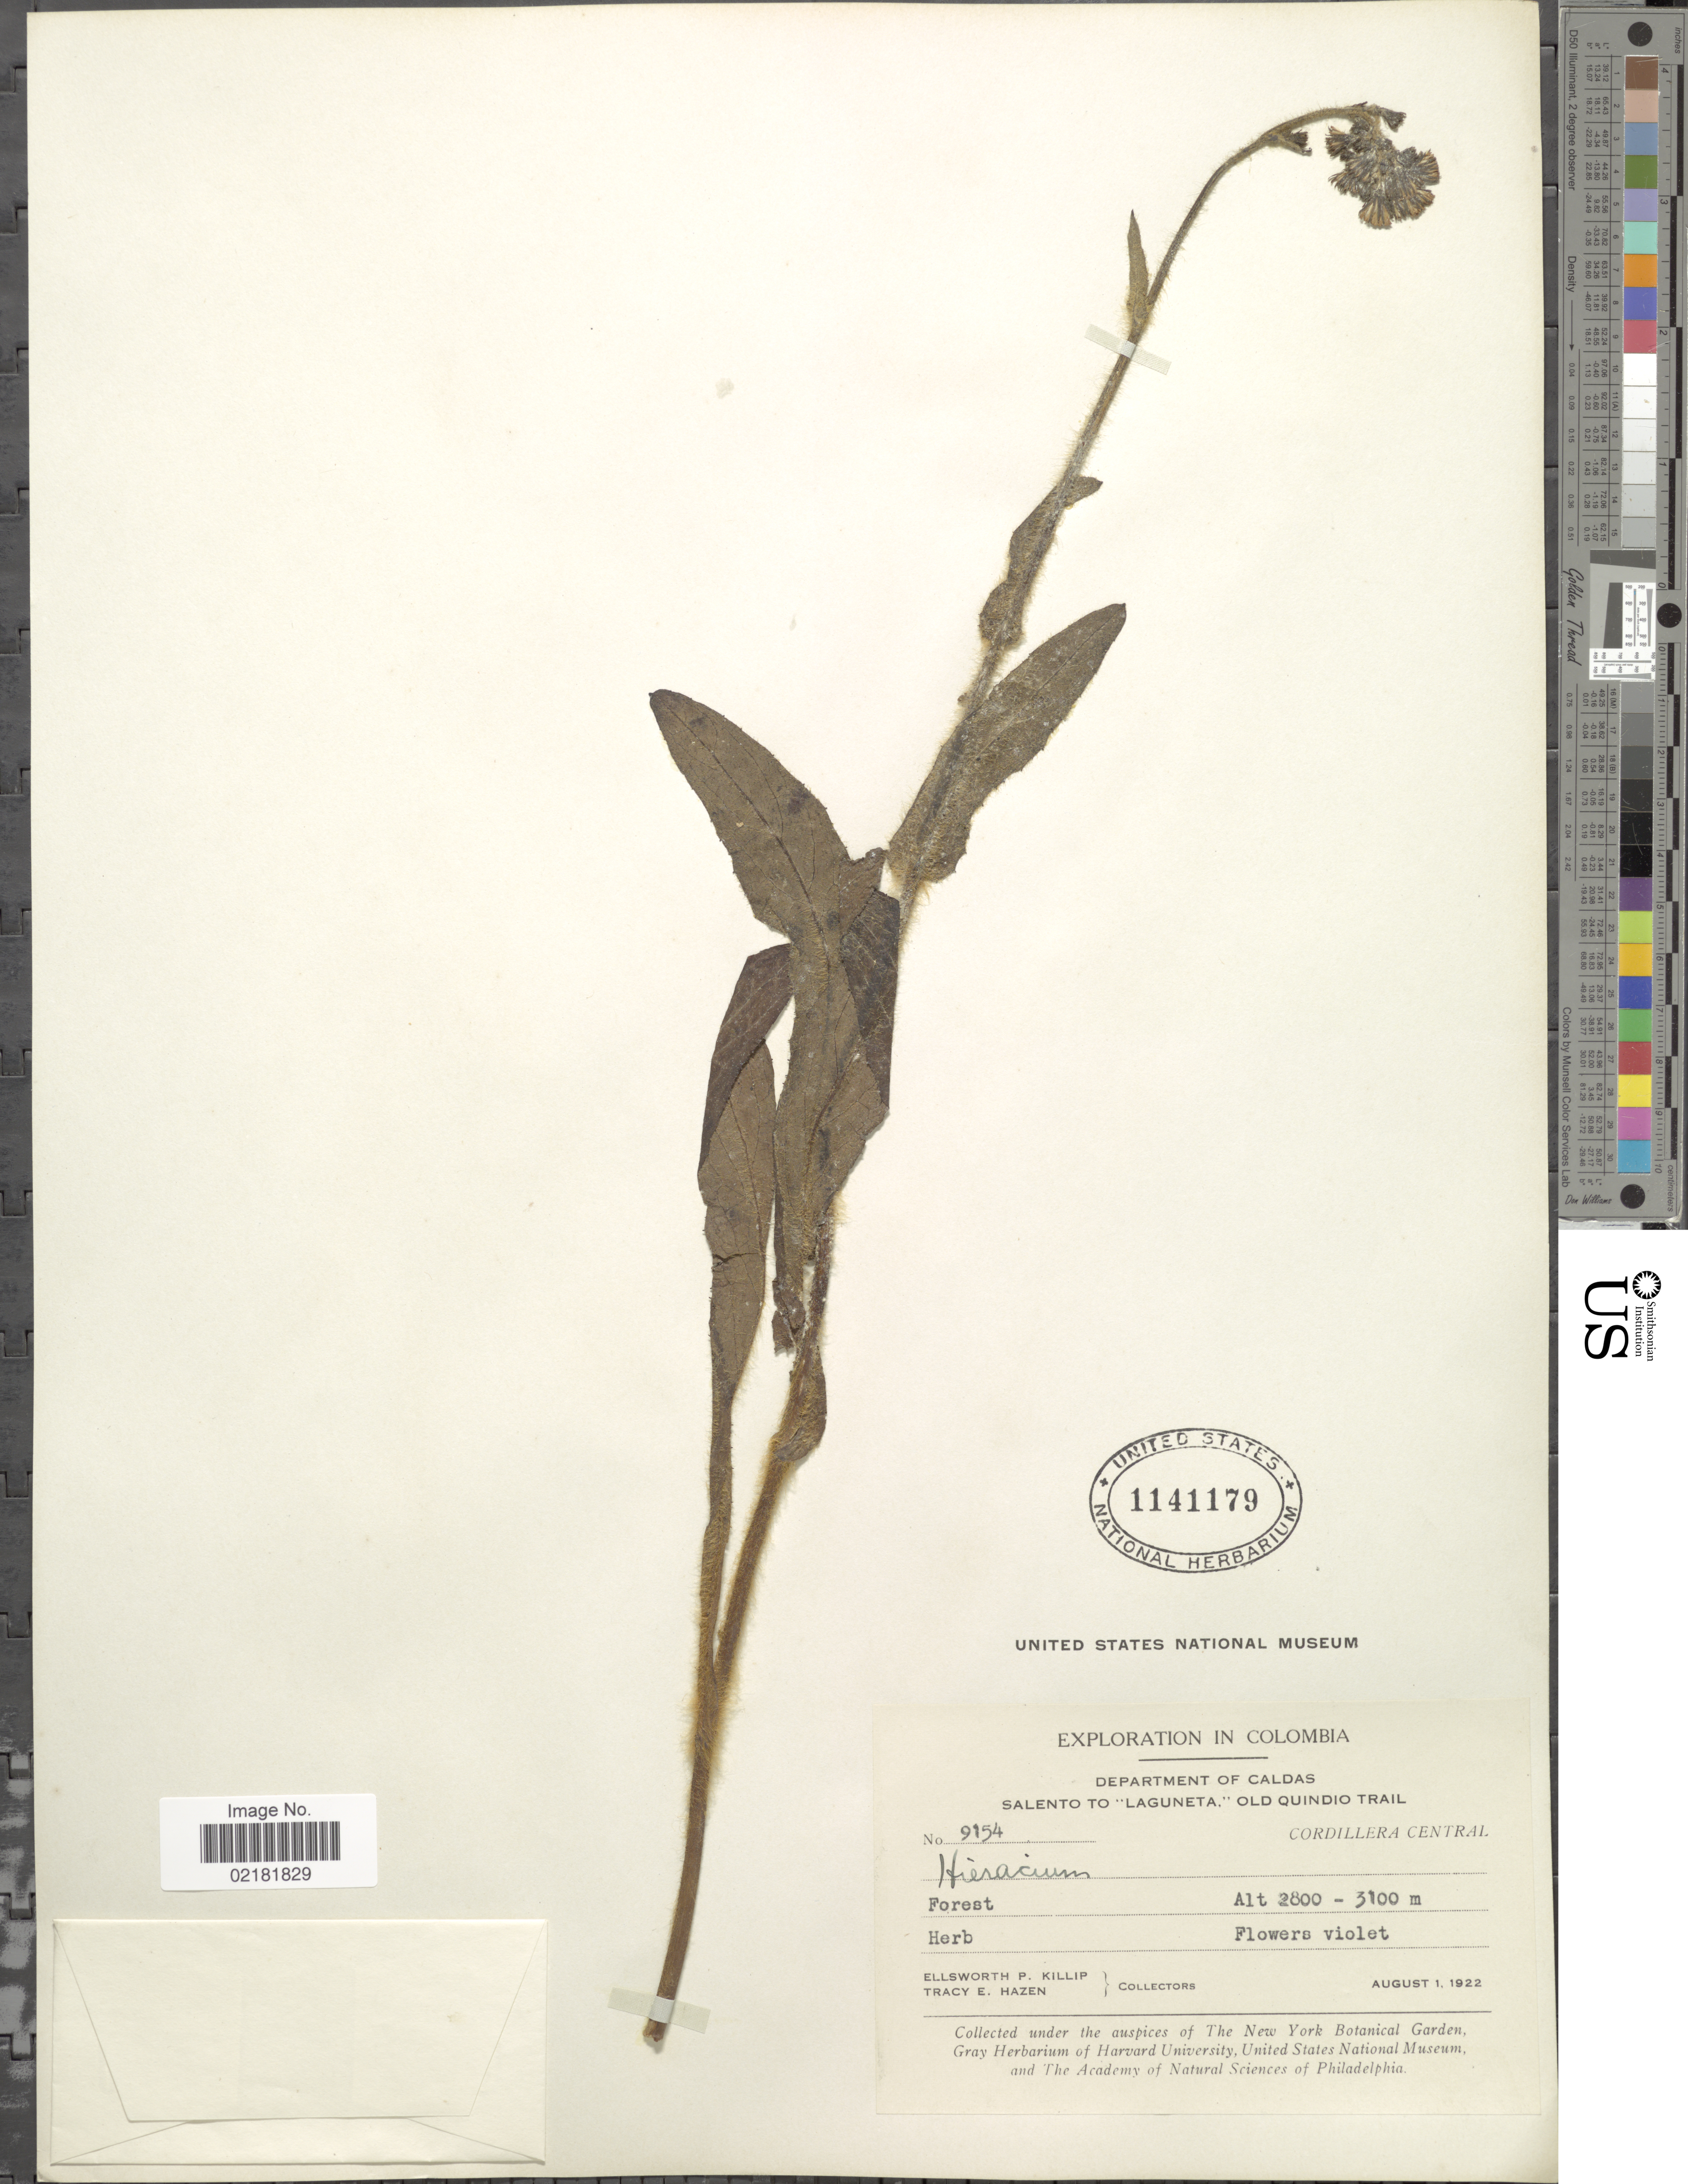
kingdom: Plantae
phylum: Tracheophyta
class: Magnoliopsida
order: Asterales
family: Asteraceae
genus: Hieracium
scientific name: Hieracium repandulare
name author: Druce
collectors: E. P. Killip & T. E. Hazen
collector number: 9154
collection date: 1922-08-01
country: Colombia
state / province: Caldas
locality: Salento to "Laguneta,"Old Quindio Trail, Cordillera Central.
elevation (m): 2800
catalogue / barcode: US 1141179